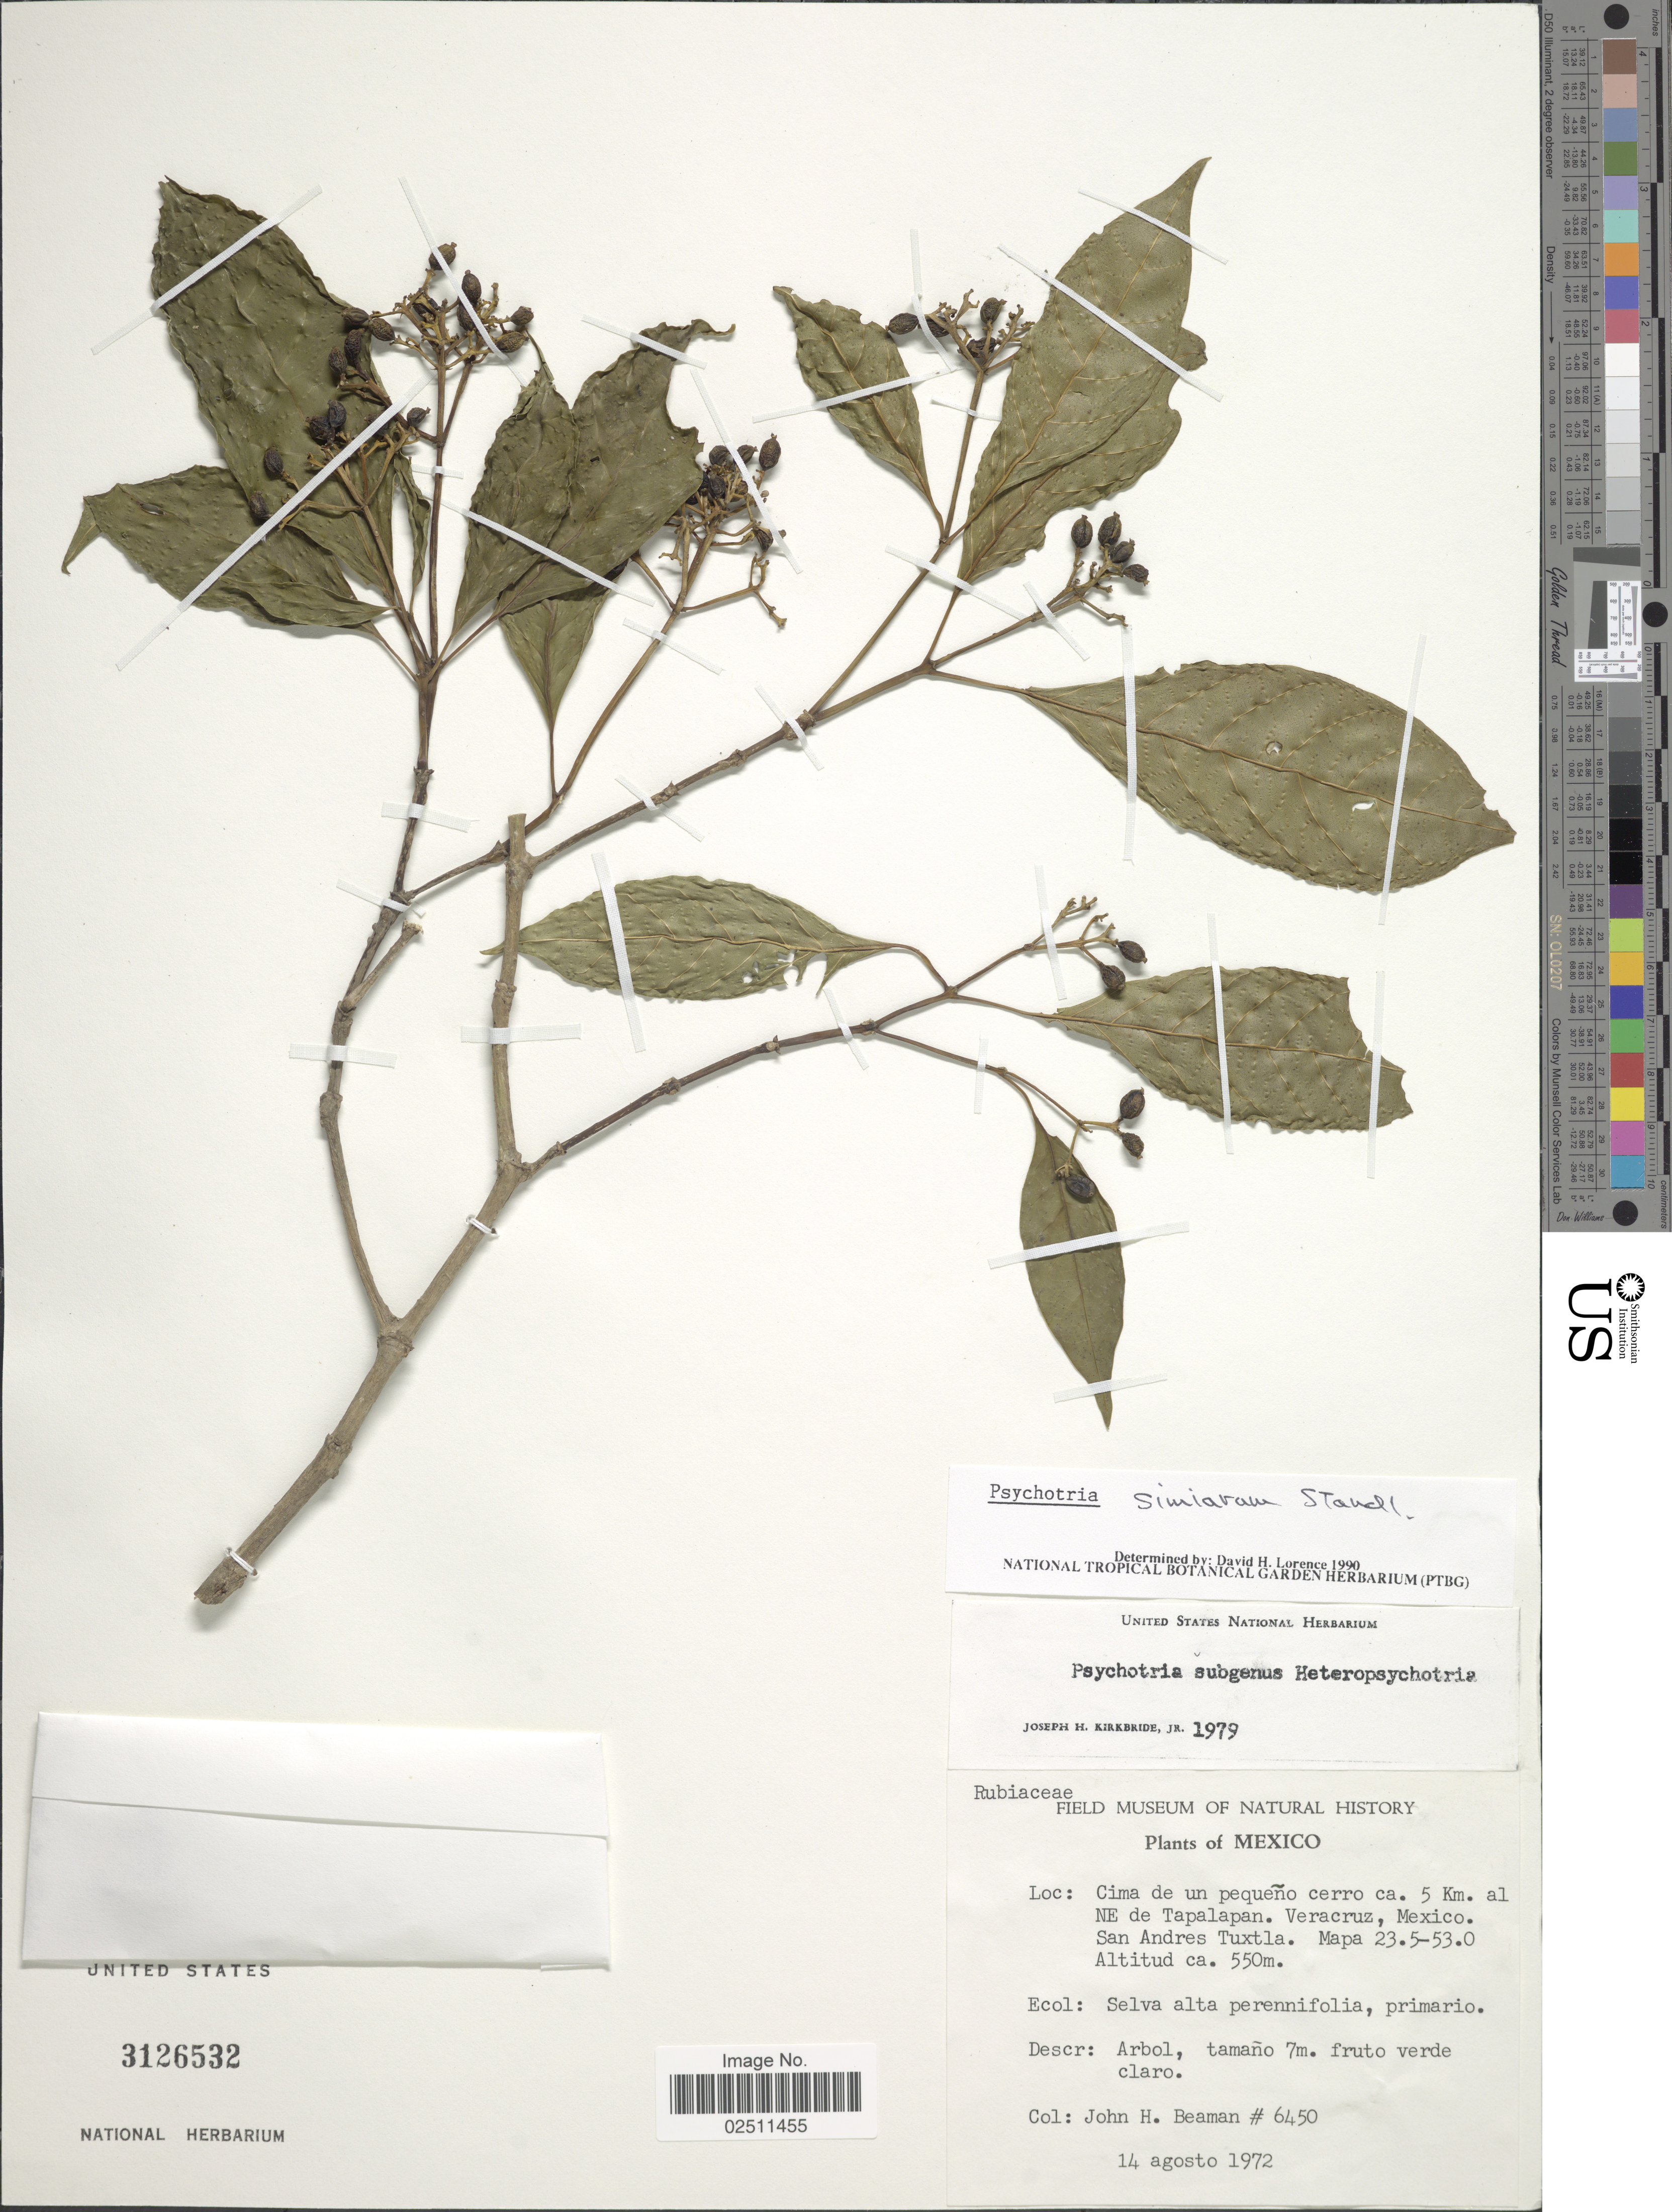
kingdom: Plantae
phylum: Tracheophyta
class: Magnoliopsida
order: Gentianales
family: Rubiaceae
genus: Psychotria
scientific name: Psychotria simiarum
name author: Standl.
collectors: J. H. Beaman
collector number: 6450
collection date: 1972-08-14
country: Mexico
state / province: Veracruz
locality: Cima de un pequeno cerro ca. 5 Km. al NE de Tapalapan. Veracruz, San Andres Tuxtla. Mapa 23.5-53.0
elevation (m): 550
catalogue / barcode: US 3126532